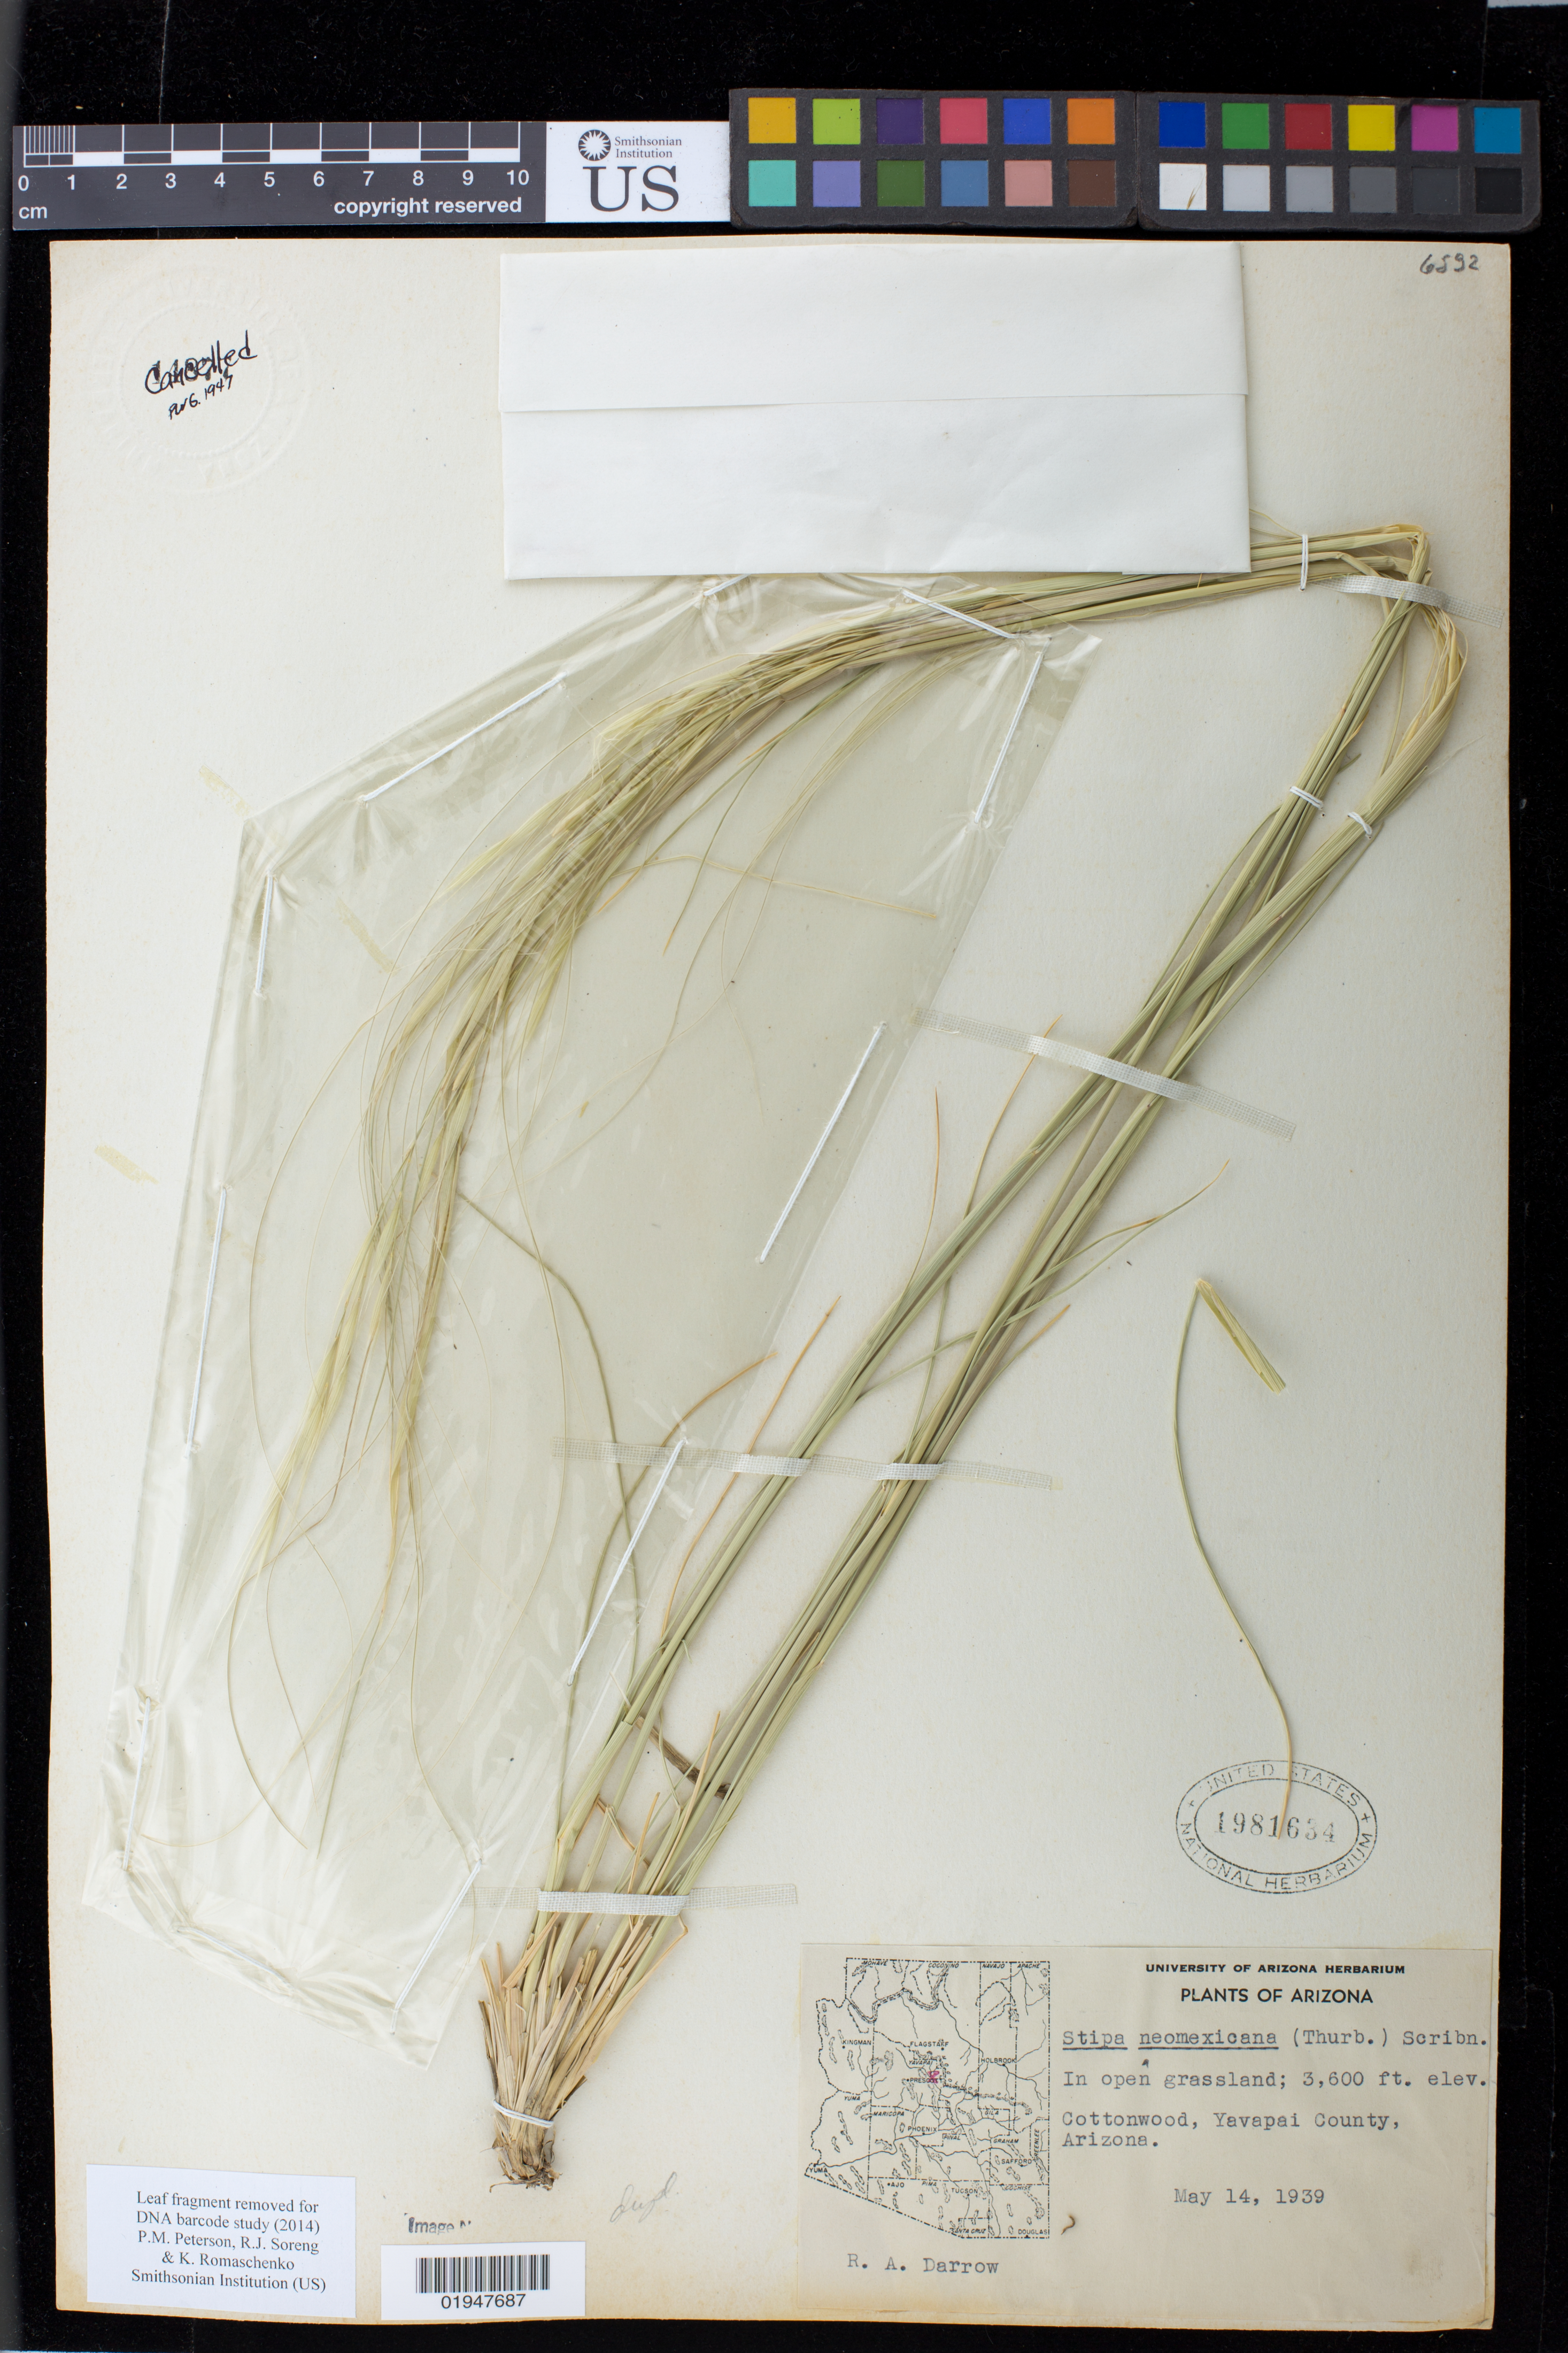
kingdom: Plantae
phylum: Tracheophyta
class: Liliopsida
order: Poales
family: Poaceae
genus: Stipa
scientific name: Stipa neomexicana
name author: (Thurb.) Scribn.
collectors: R. A. Darrow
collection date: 1939-05-14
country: United States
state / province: Arizona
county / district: Yavapai County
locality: Cottonwood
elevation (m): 1097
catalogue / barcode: US 1981634